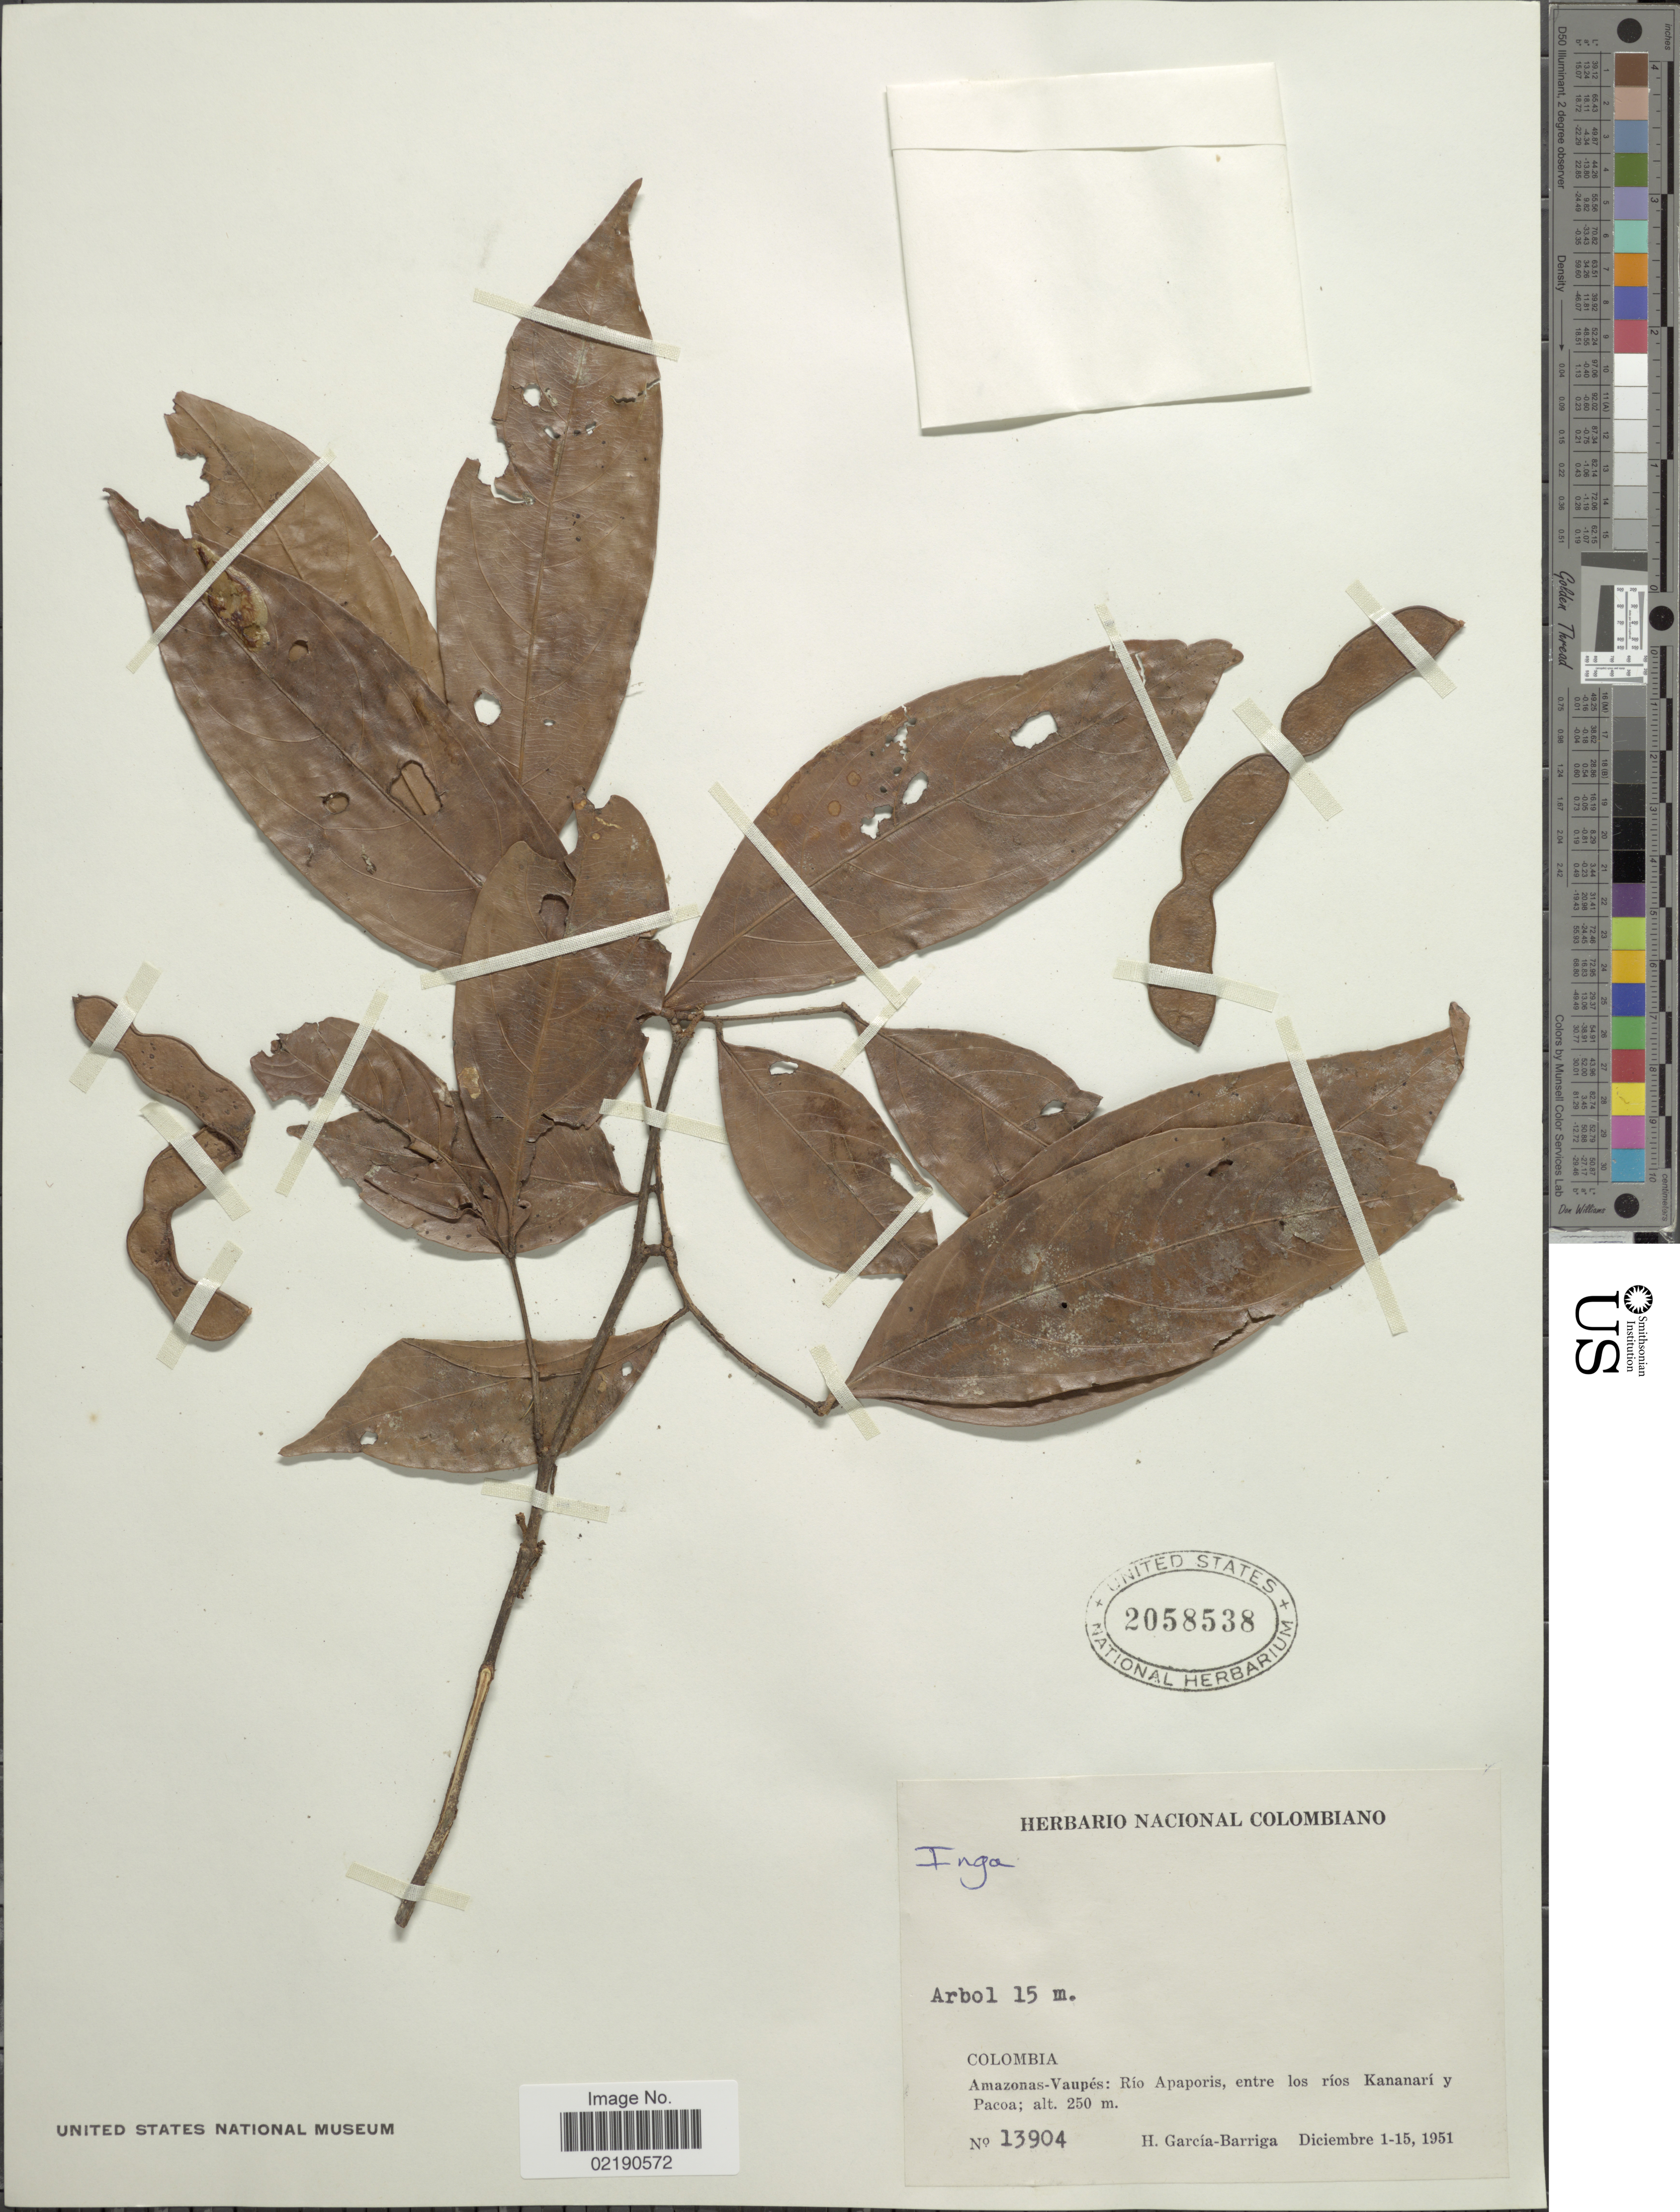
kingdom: Plantae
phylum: Tracheophyta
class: Magnoliopsida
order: Fabales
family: Fabaceae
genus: Inga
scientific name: Inga sp.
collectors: H. García Barriga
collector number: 13904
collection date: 1951-12-01/1951-12-15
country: Colombia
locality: Amazonas- Vaupes: Rio Apoporis, entre los rios Kananari y Pacoa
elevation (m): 250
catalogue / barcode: US 2058538